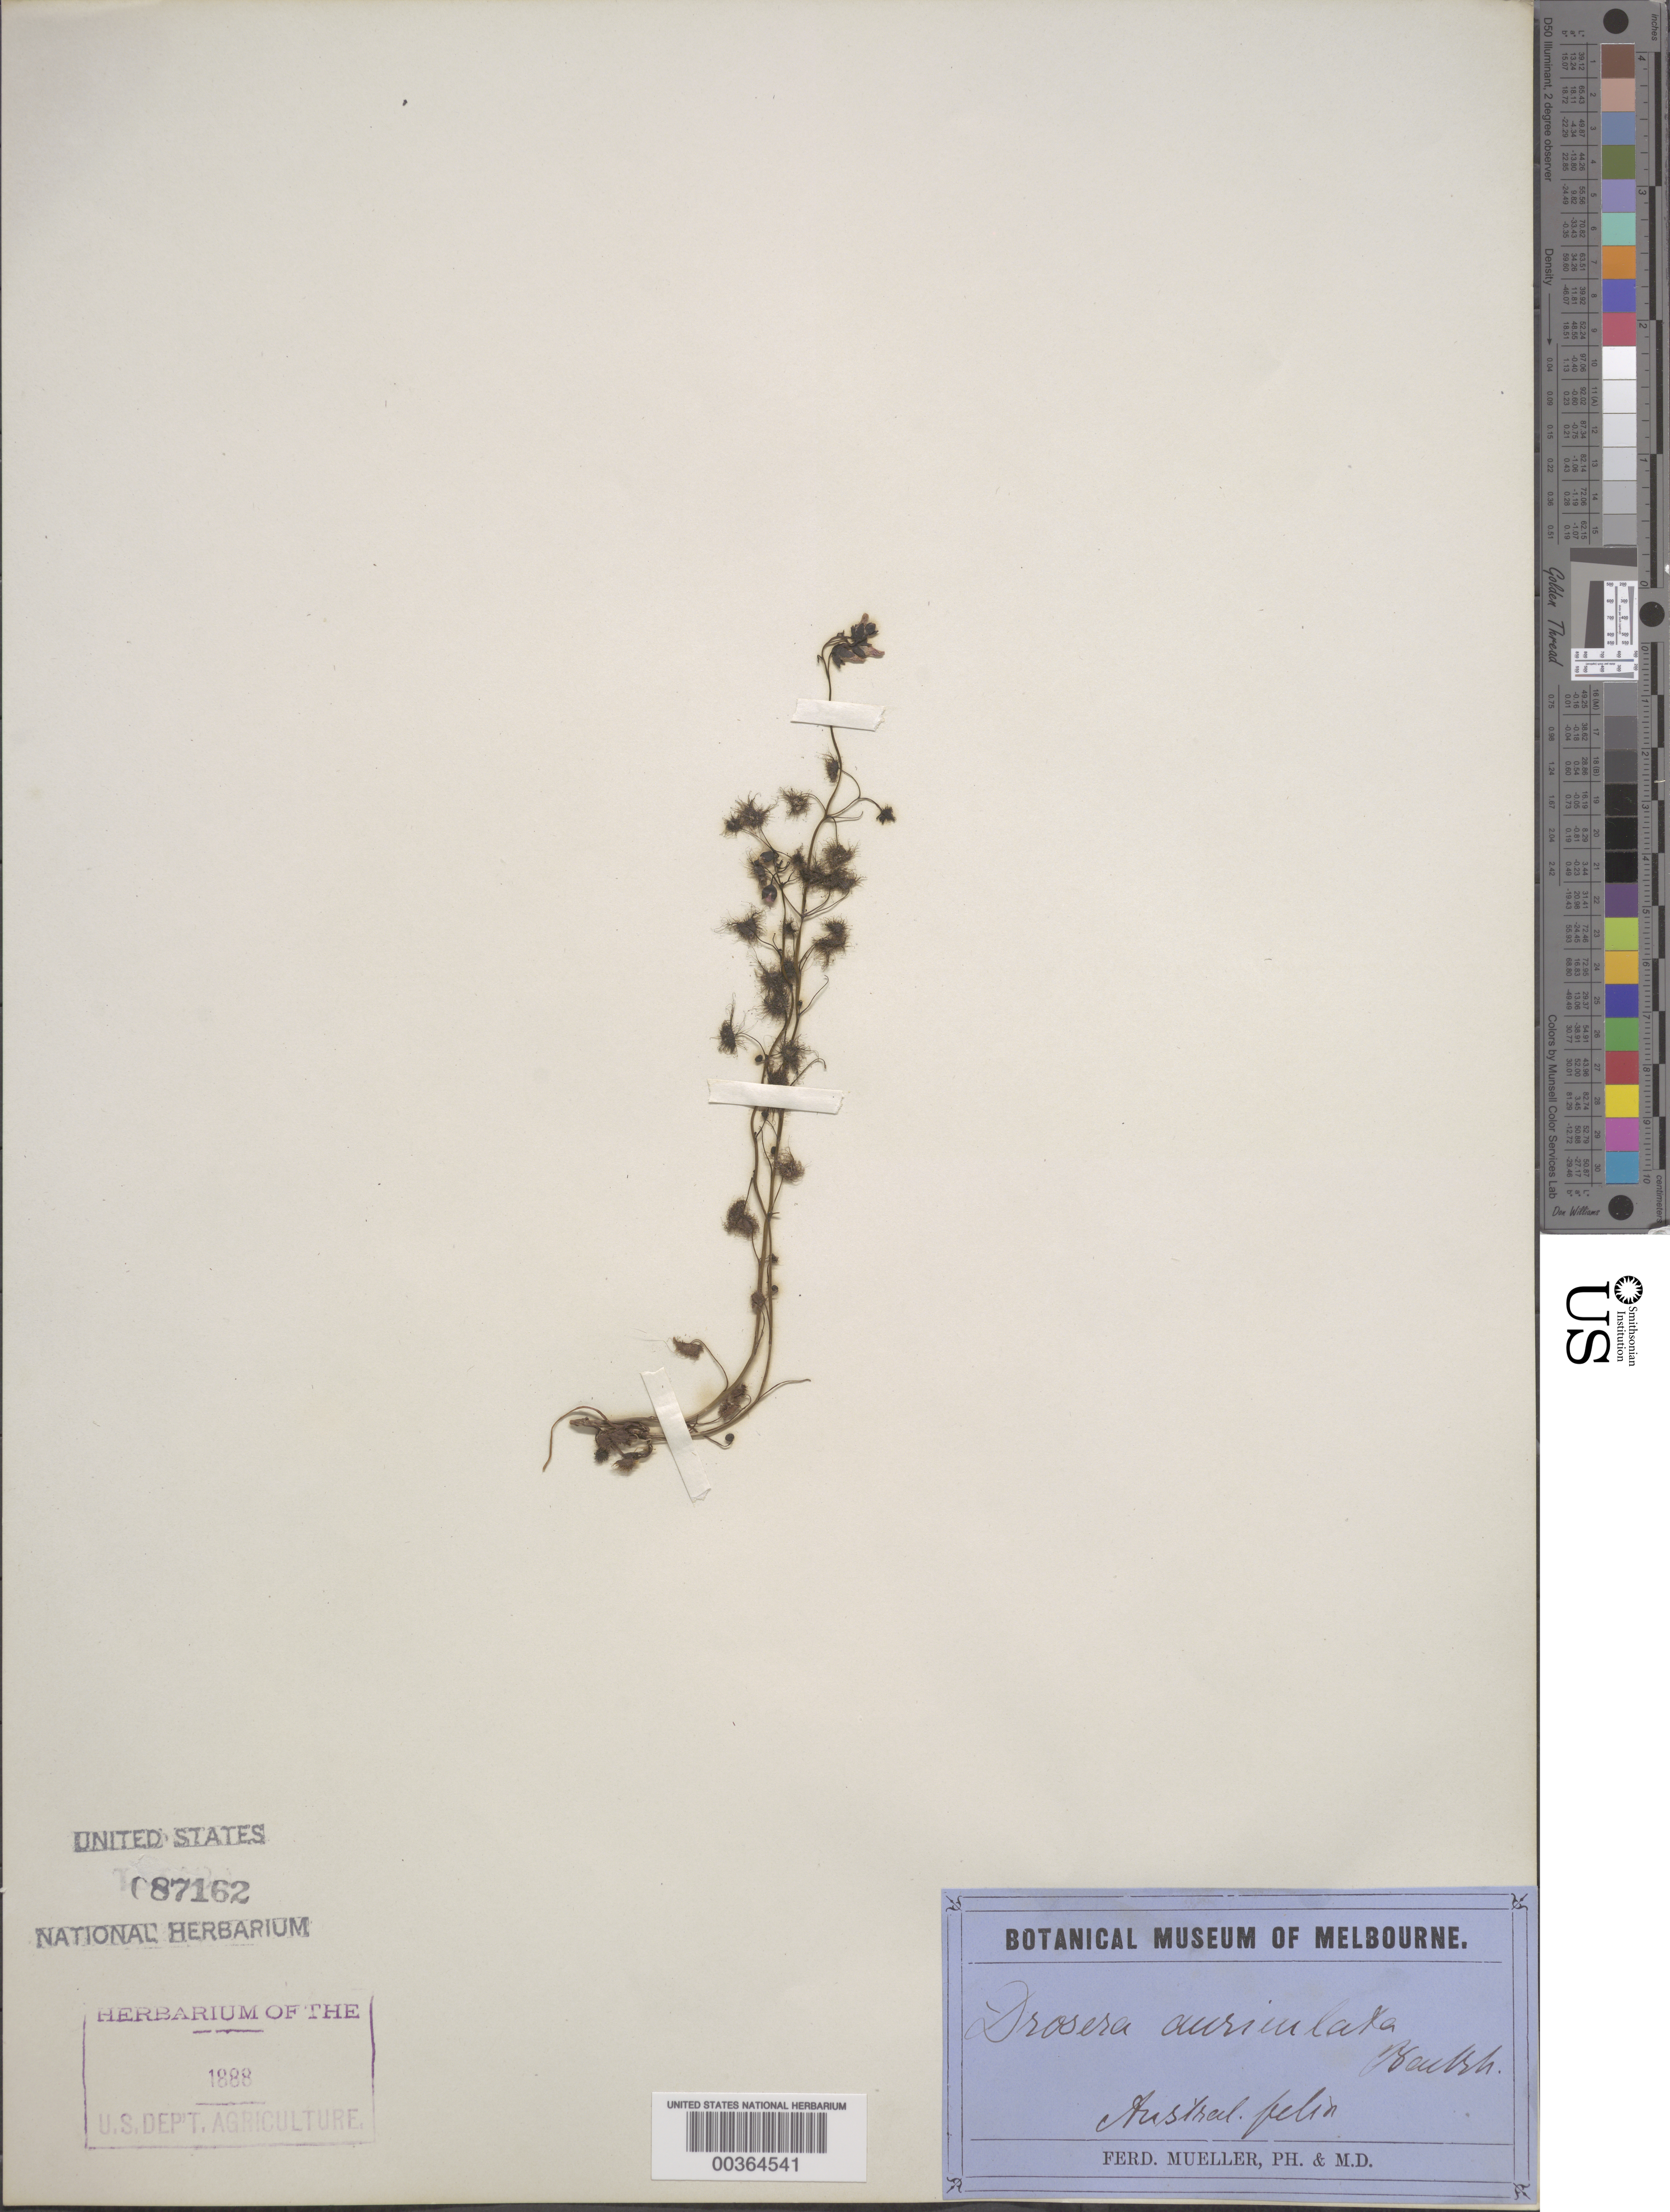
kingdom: Plantae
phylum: Tracheophyta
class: Magnoliopsida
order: Caryophyllales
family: Droseraceae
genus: Drosera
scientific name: Drosera auriculata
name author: Backh. ex Planch.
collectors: F. Mueller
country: Australia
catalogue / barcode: US 87162